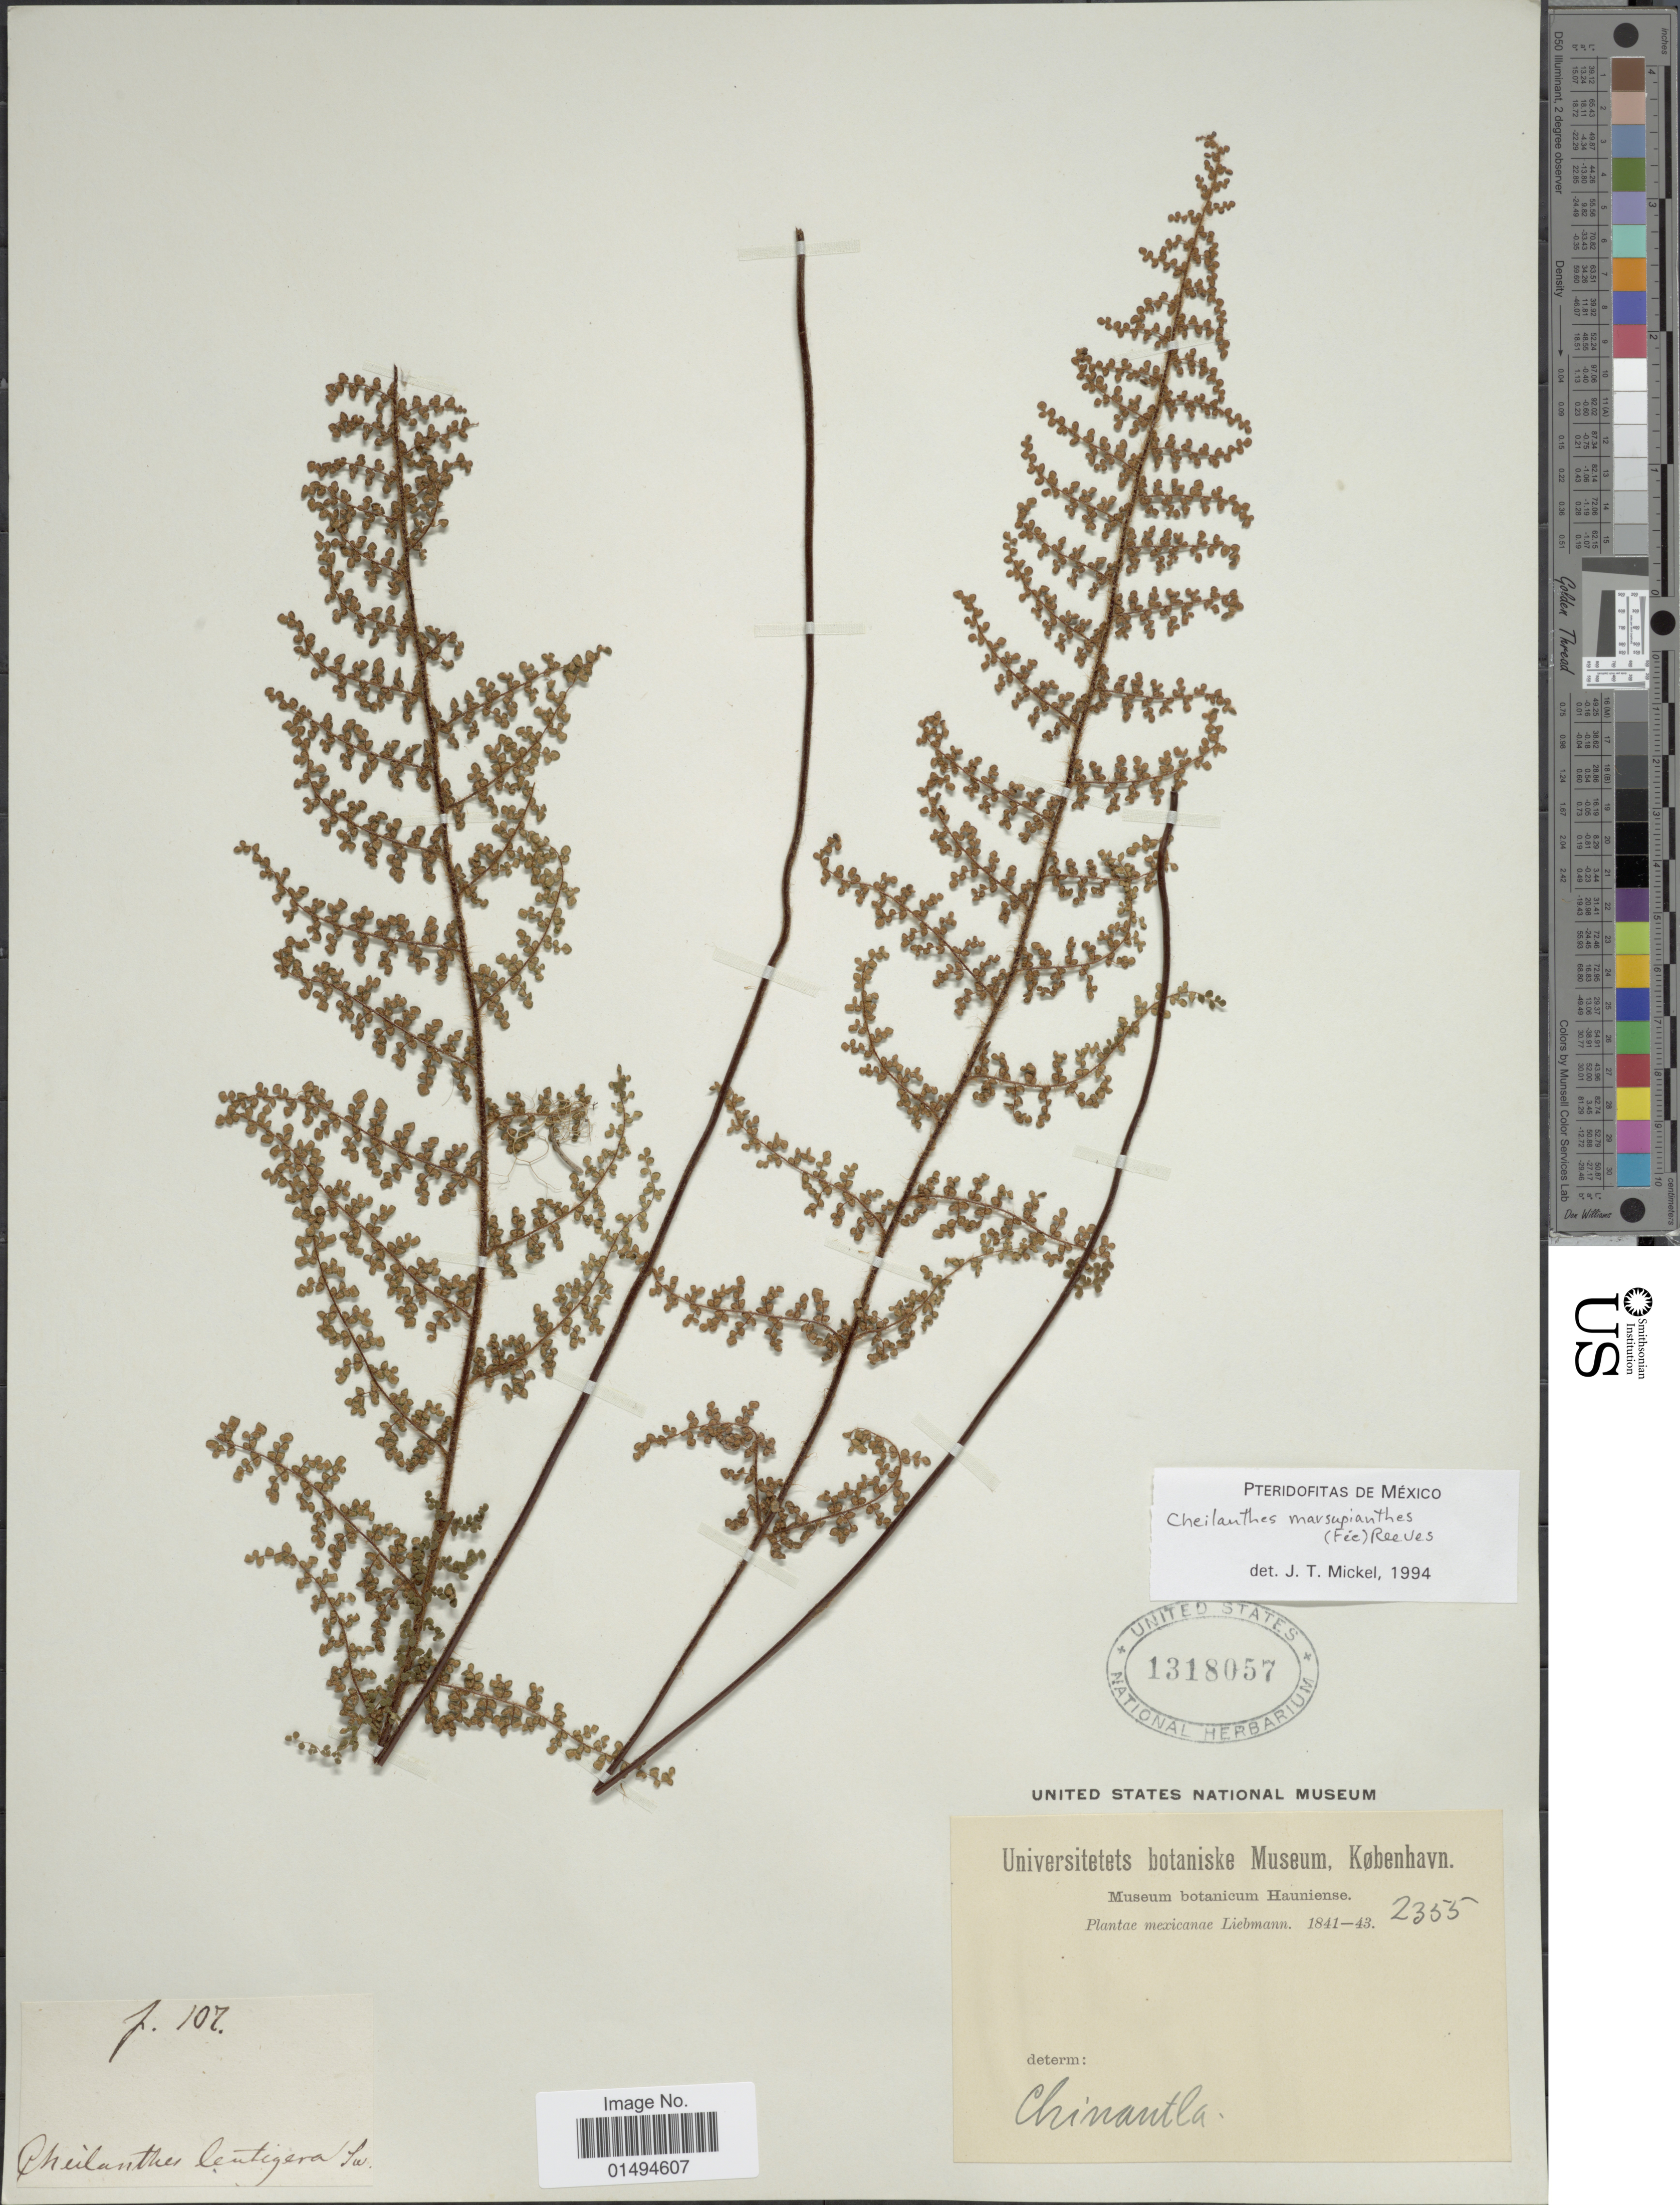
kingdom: Plantae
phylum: Tracheophyta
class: Polypodiopsida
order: Polypodiales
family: Pteridaceae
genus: Myriopteris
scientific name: Myriopteris marsupianthes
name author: Fée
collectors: Liebmann, --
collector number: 2355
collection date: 1841/1843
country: Mexico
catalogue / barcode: US 1318057